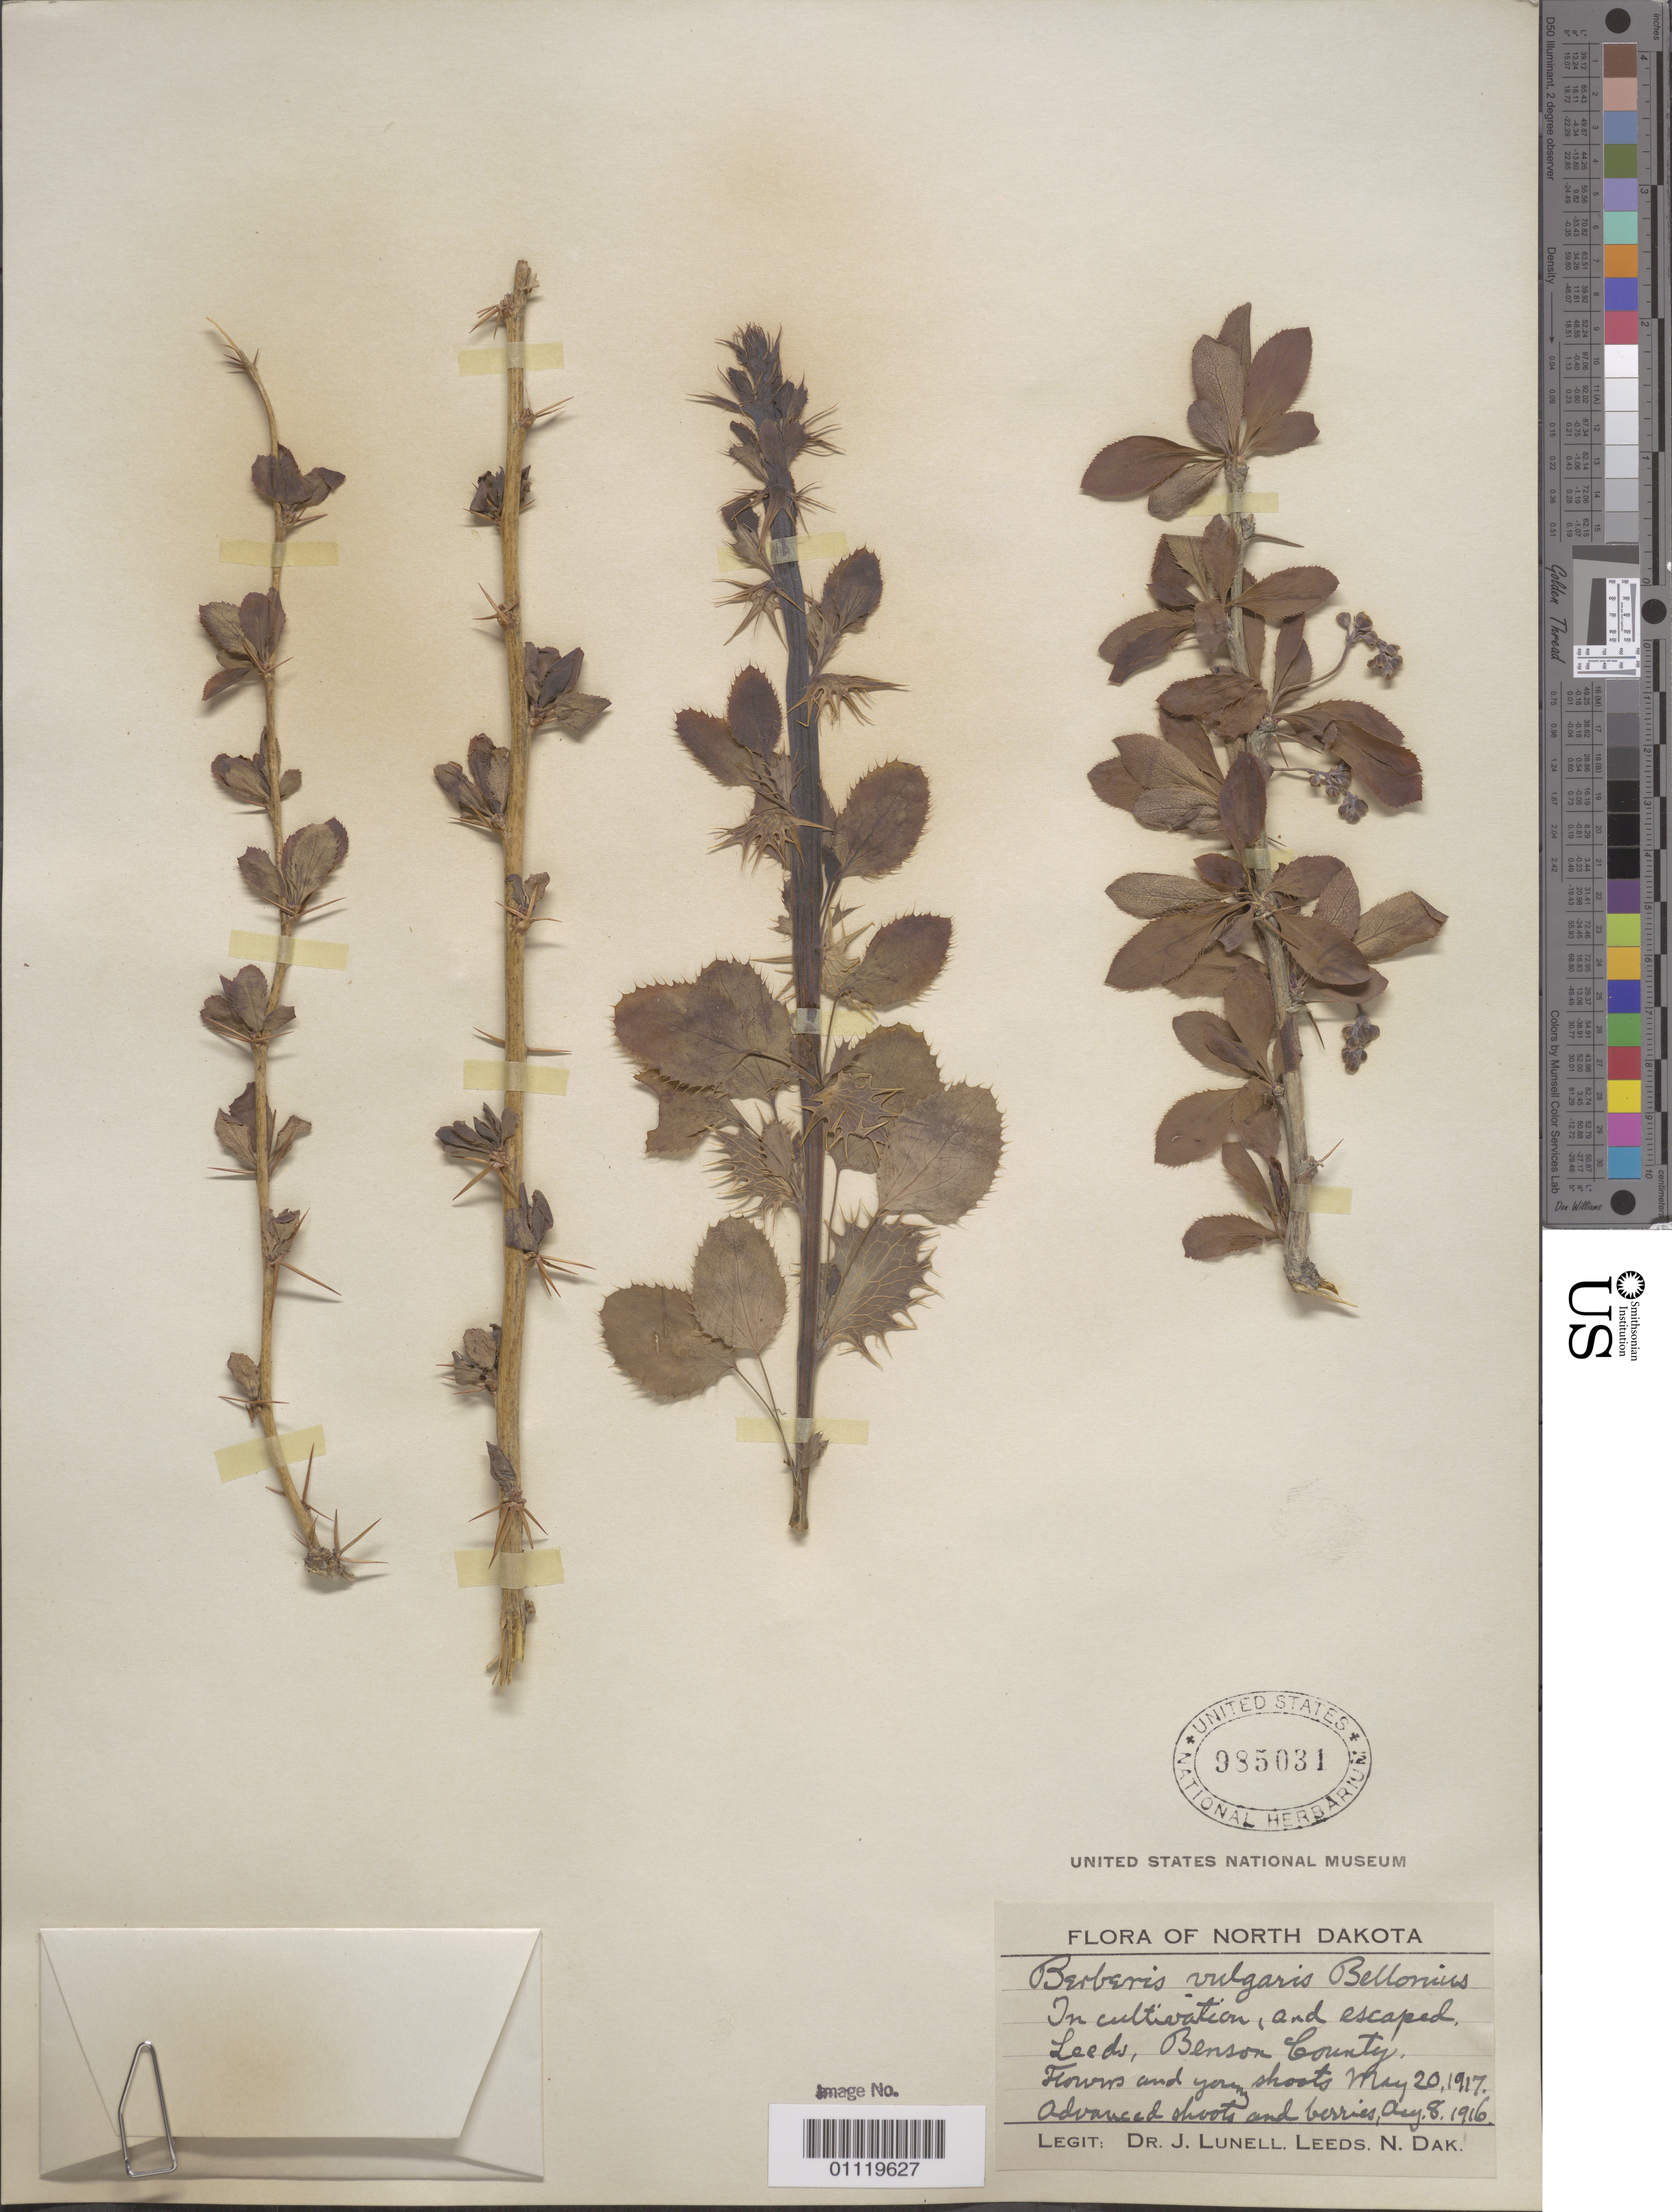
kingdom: Plantae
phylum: Tracheophyta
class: Magnoliopsida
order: Ranunculales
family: Berberidaceae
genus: Berberis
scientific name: Berberis vulgaris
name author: L.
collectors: J. Lunell & N. D. Leeds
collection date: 1916-08-08,1917-05-20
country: United States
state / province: North Dakota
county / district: Benson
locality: Leeds city.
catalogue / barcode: US 985031